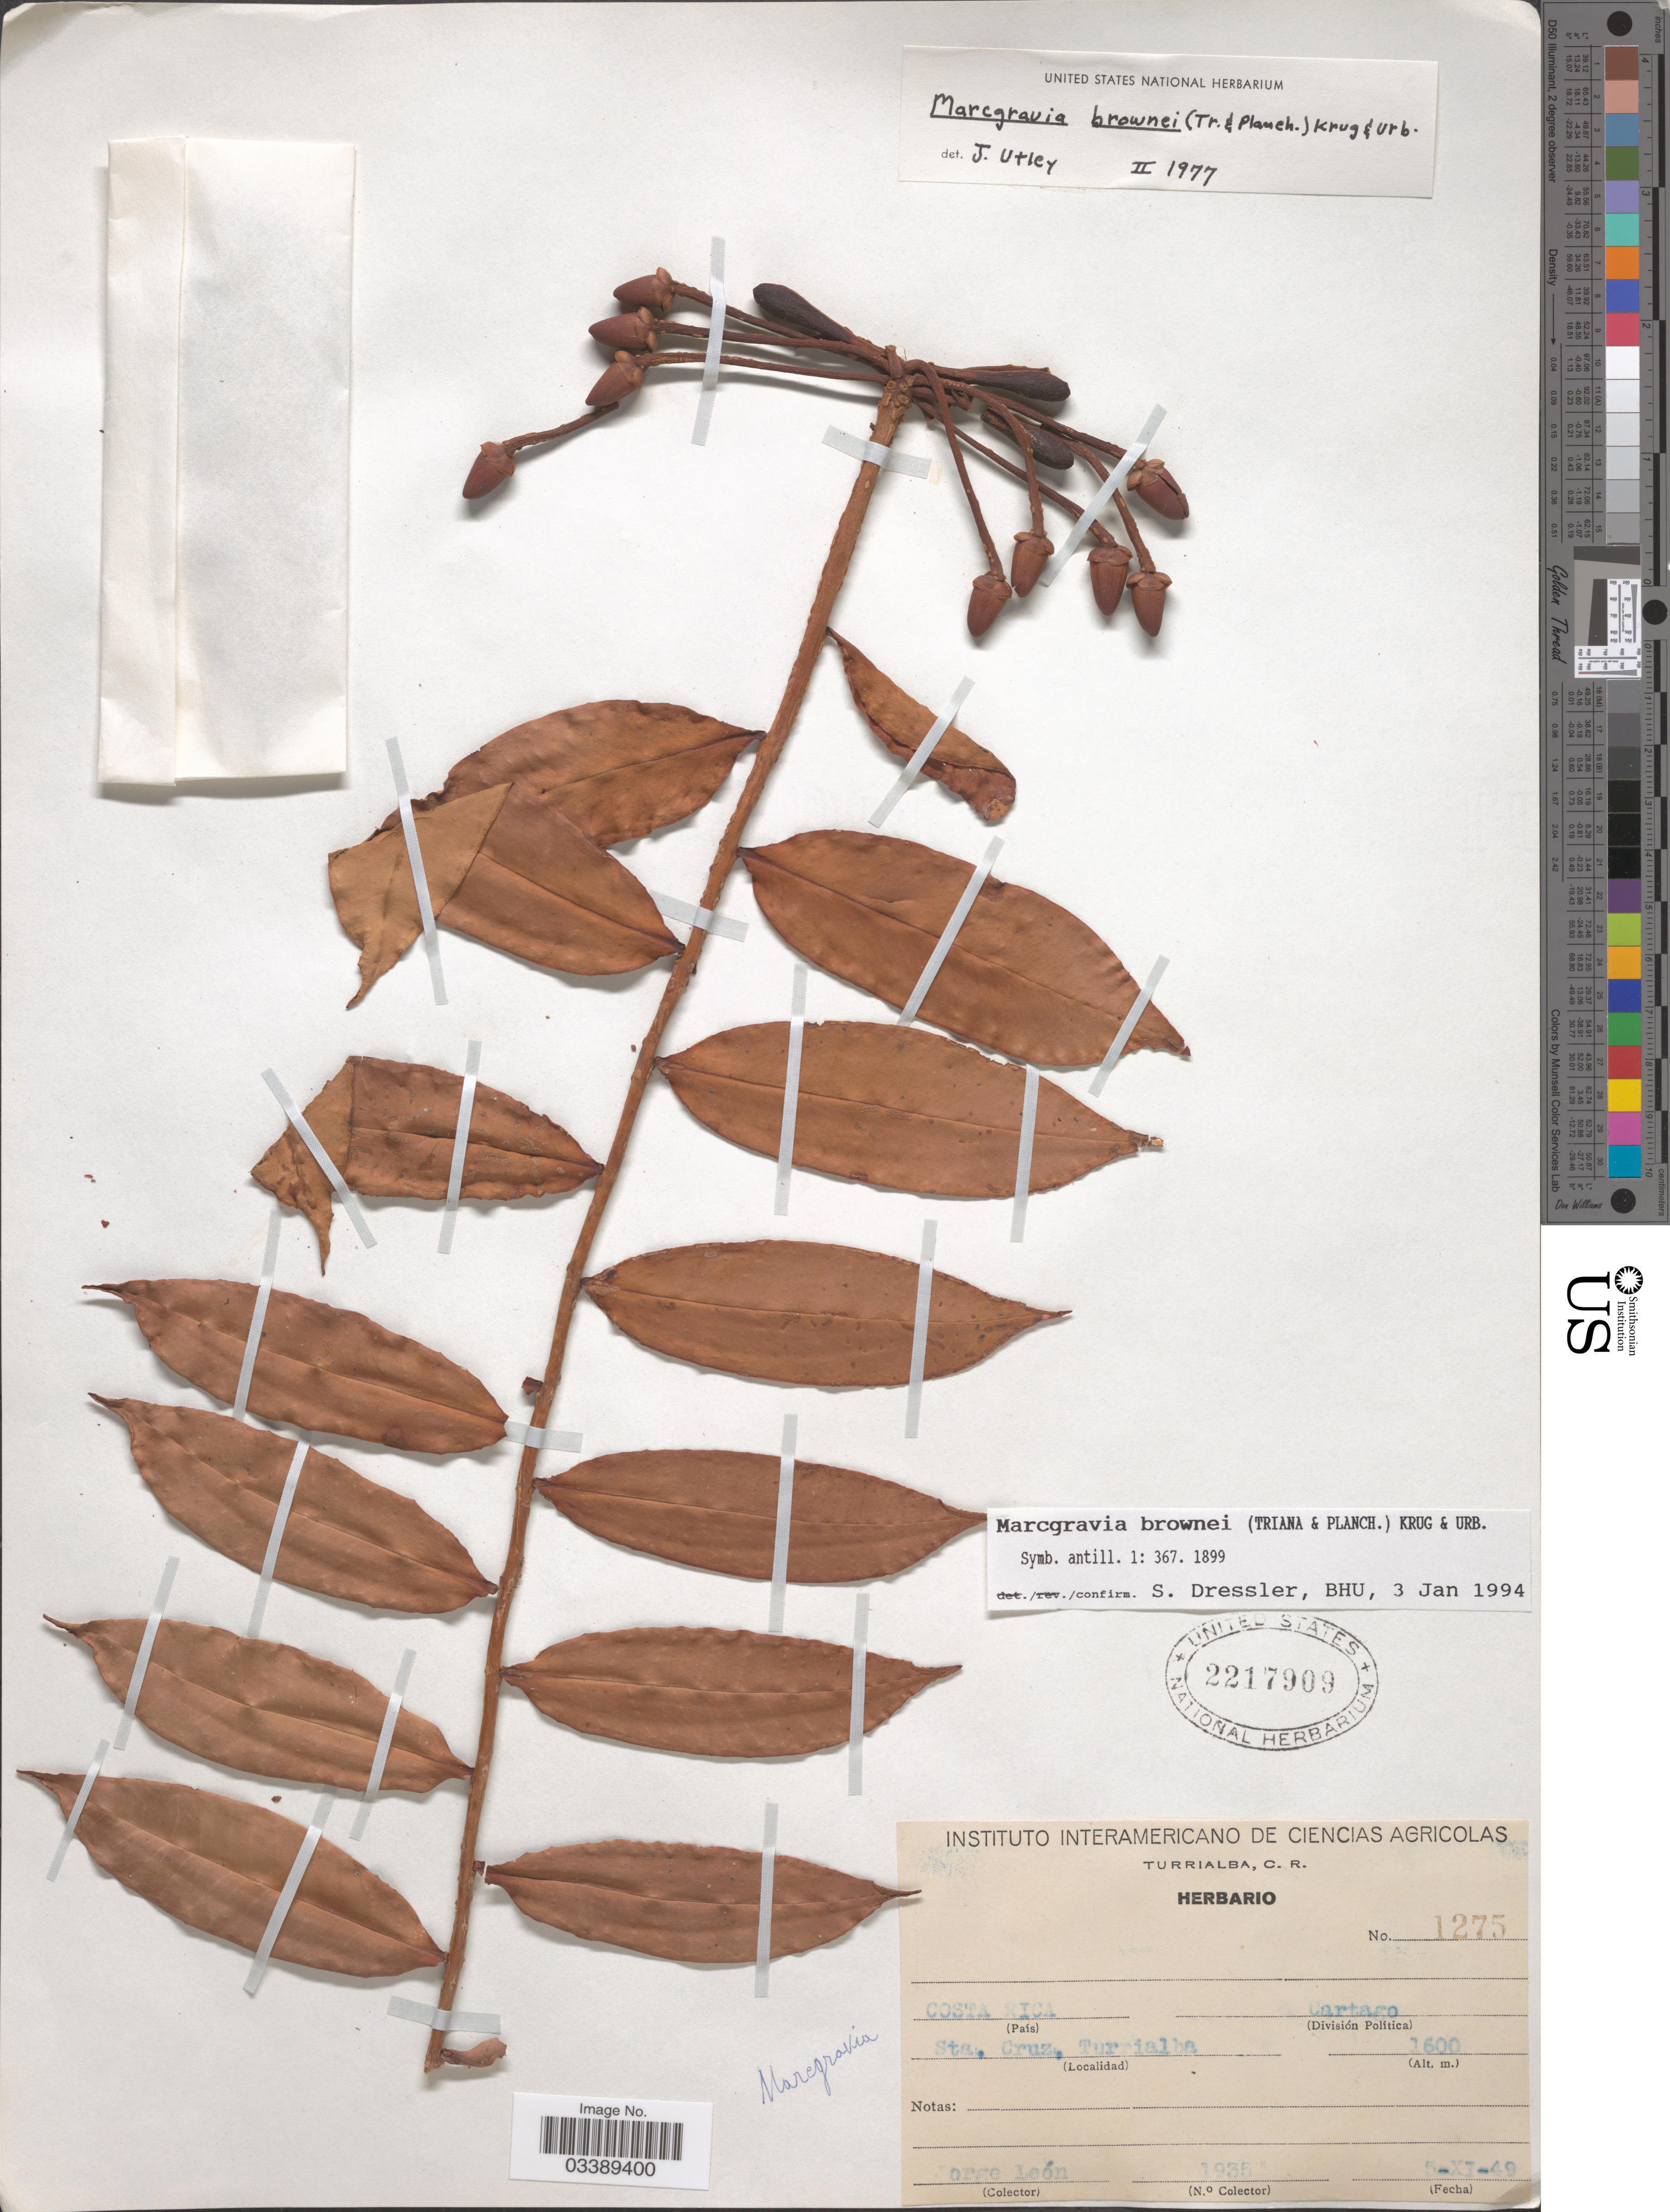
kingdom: Plantae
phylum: Tracheophyta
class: Magnoliopsida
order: Ericales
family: Marcgraviaceae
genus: Marcgravia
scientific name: Marcgravia brownei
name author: (Triana & Planch.) Krug & Urb.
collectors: J. León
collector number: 1935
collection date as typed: Transcribed d/m/y: 5/11/49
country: Costa Rica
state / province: Cartago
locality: Sta. Cruz. Turrialba.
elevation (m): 1600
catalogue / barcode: US 2217909